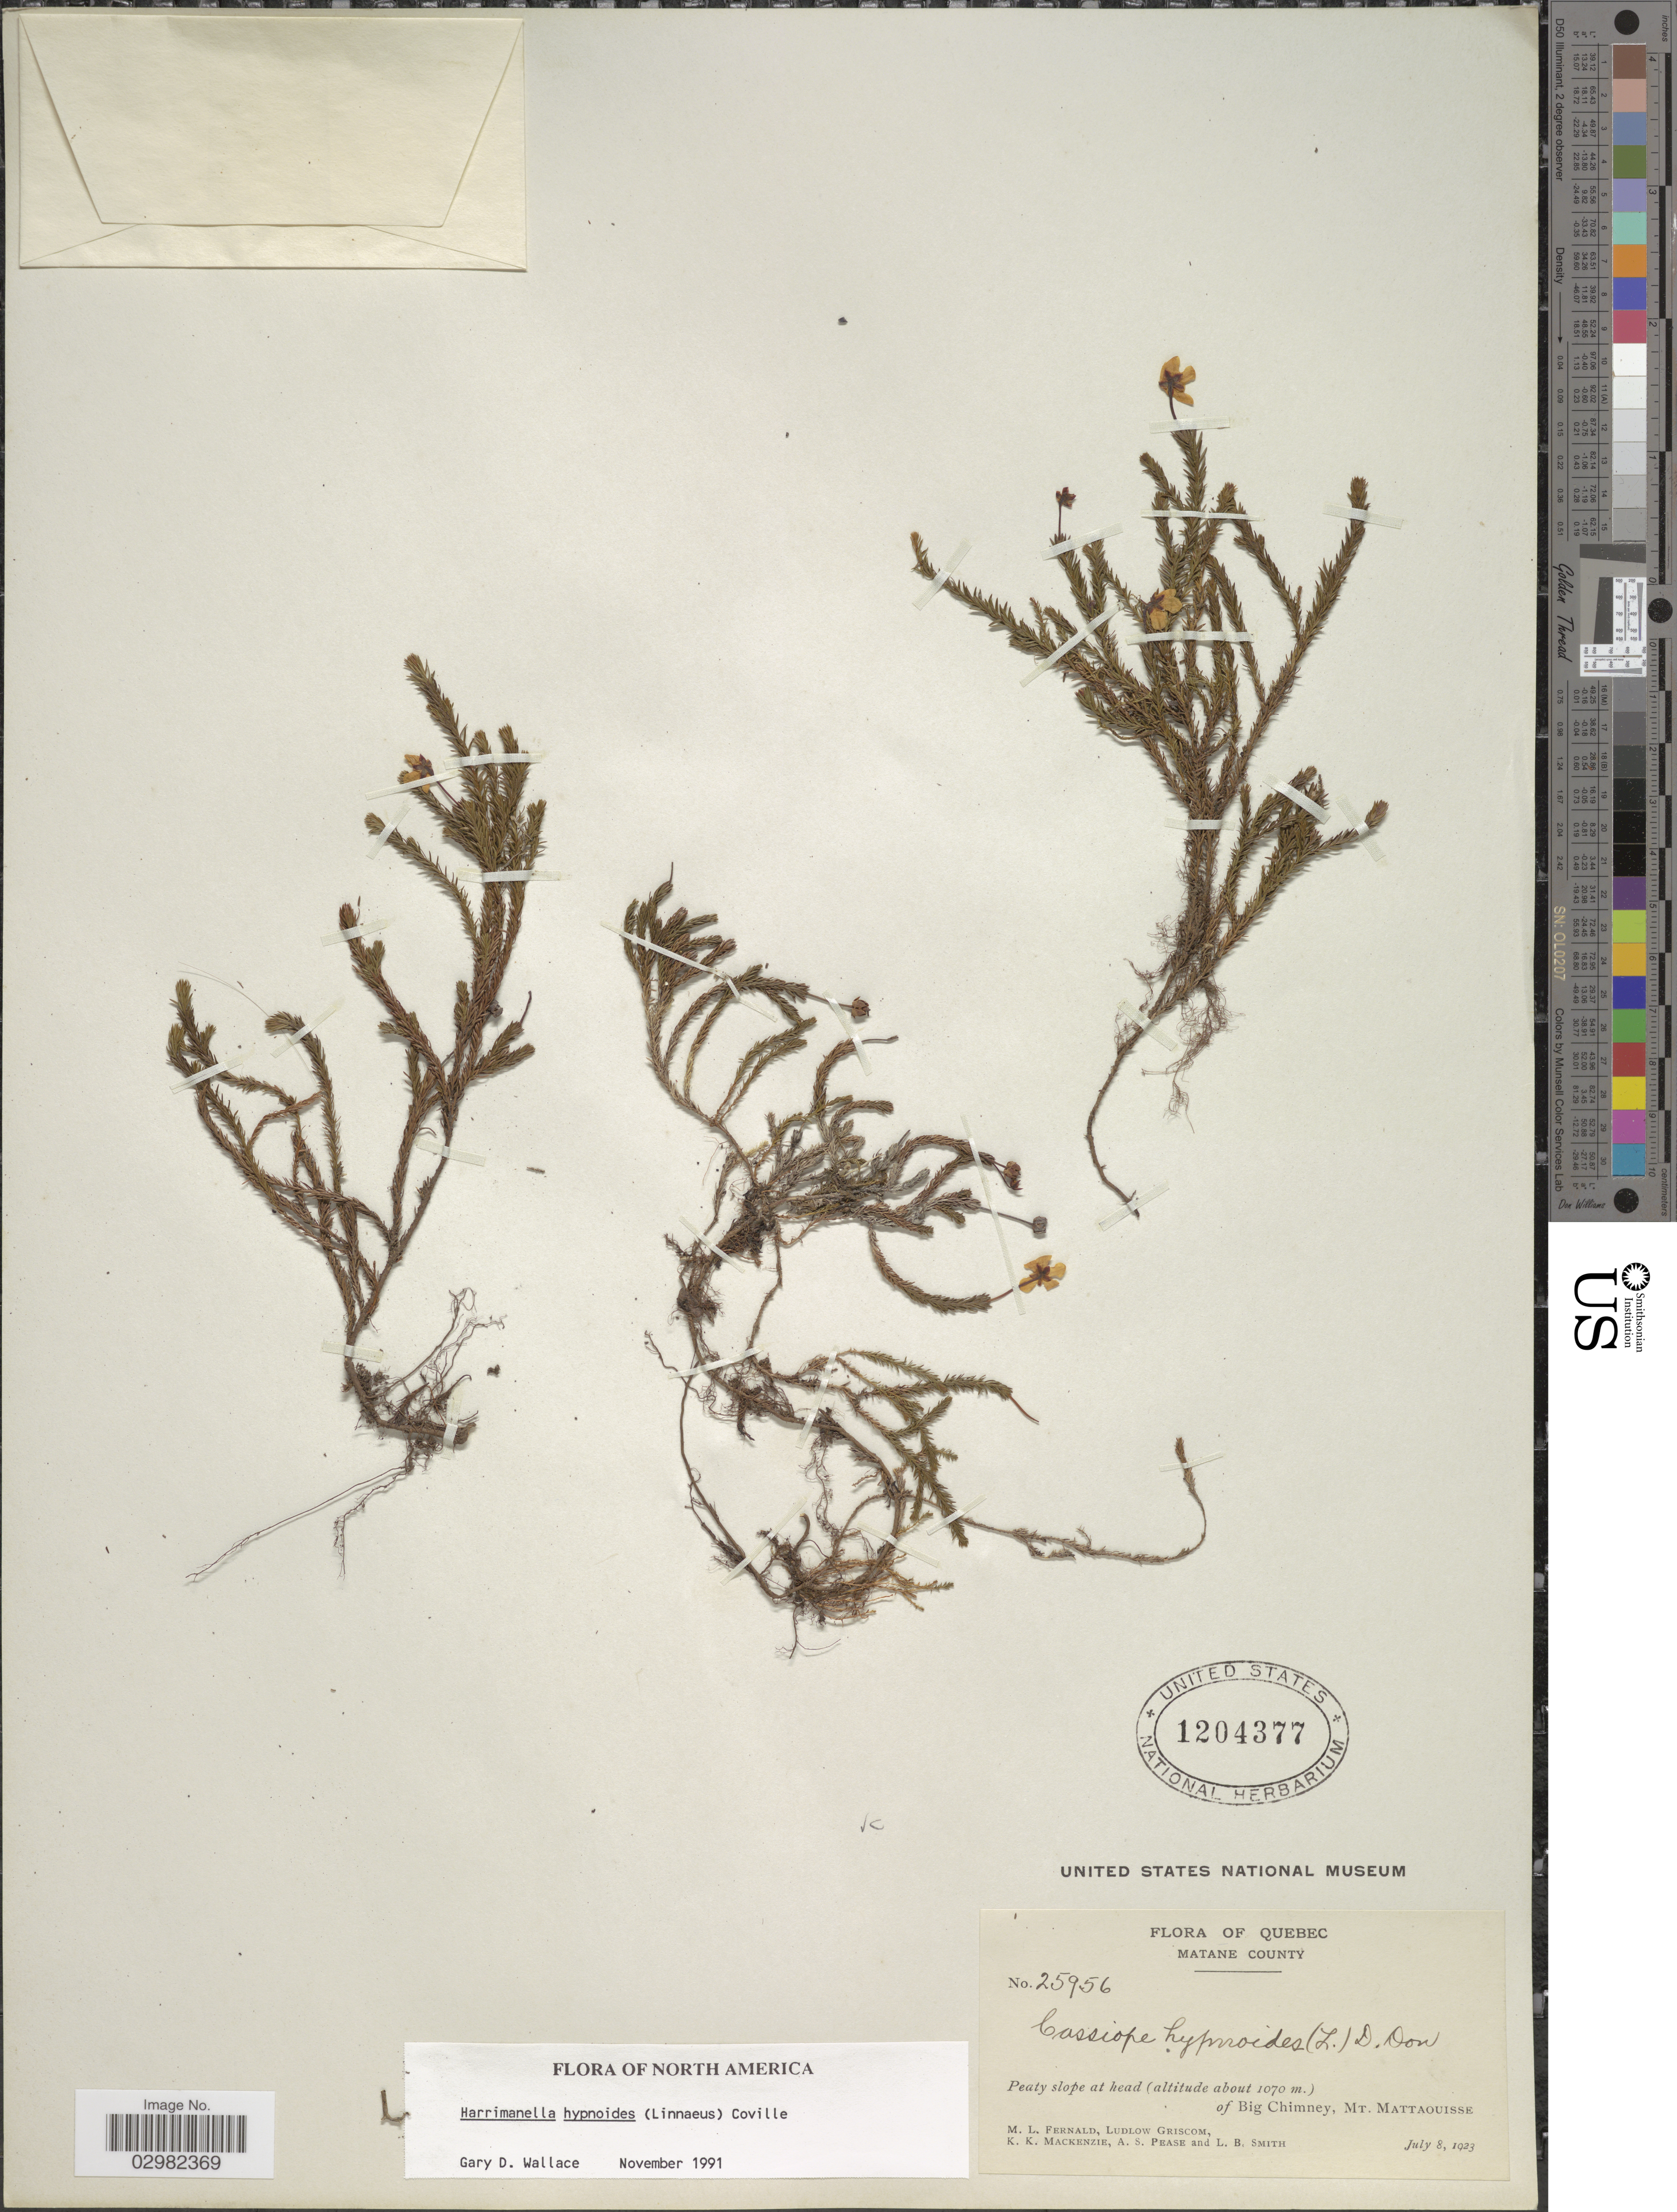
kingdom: Plantae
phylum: Tracheophyta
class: Magnoliopsida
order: Ericales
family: Ericaceae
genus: Harrimanella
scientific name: Harrimanella hypnoides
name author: (L.) Coville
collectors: M. L. Fernald, L. Griscom, K. K. Mackenzie, A. S. Pease & L. Smith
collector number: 25956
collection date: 1923-07-08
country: Canada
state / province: Quebec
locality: Matane County, Peaty slope at head of Big Chimney, Mt. Mattaouisse.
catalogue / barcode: US 1204377